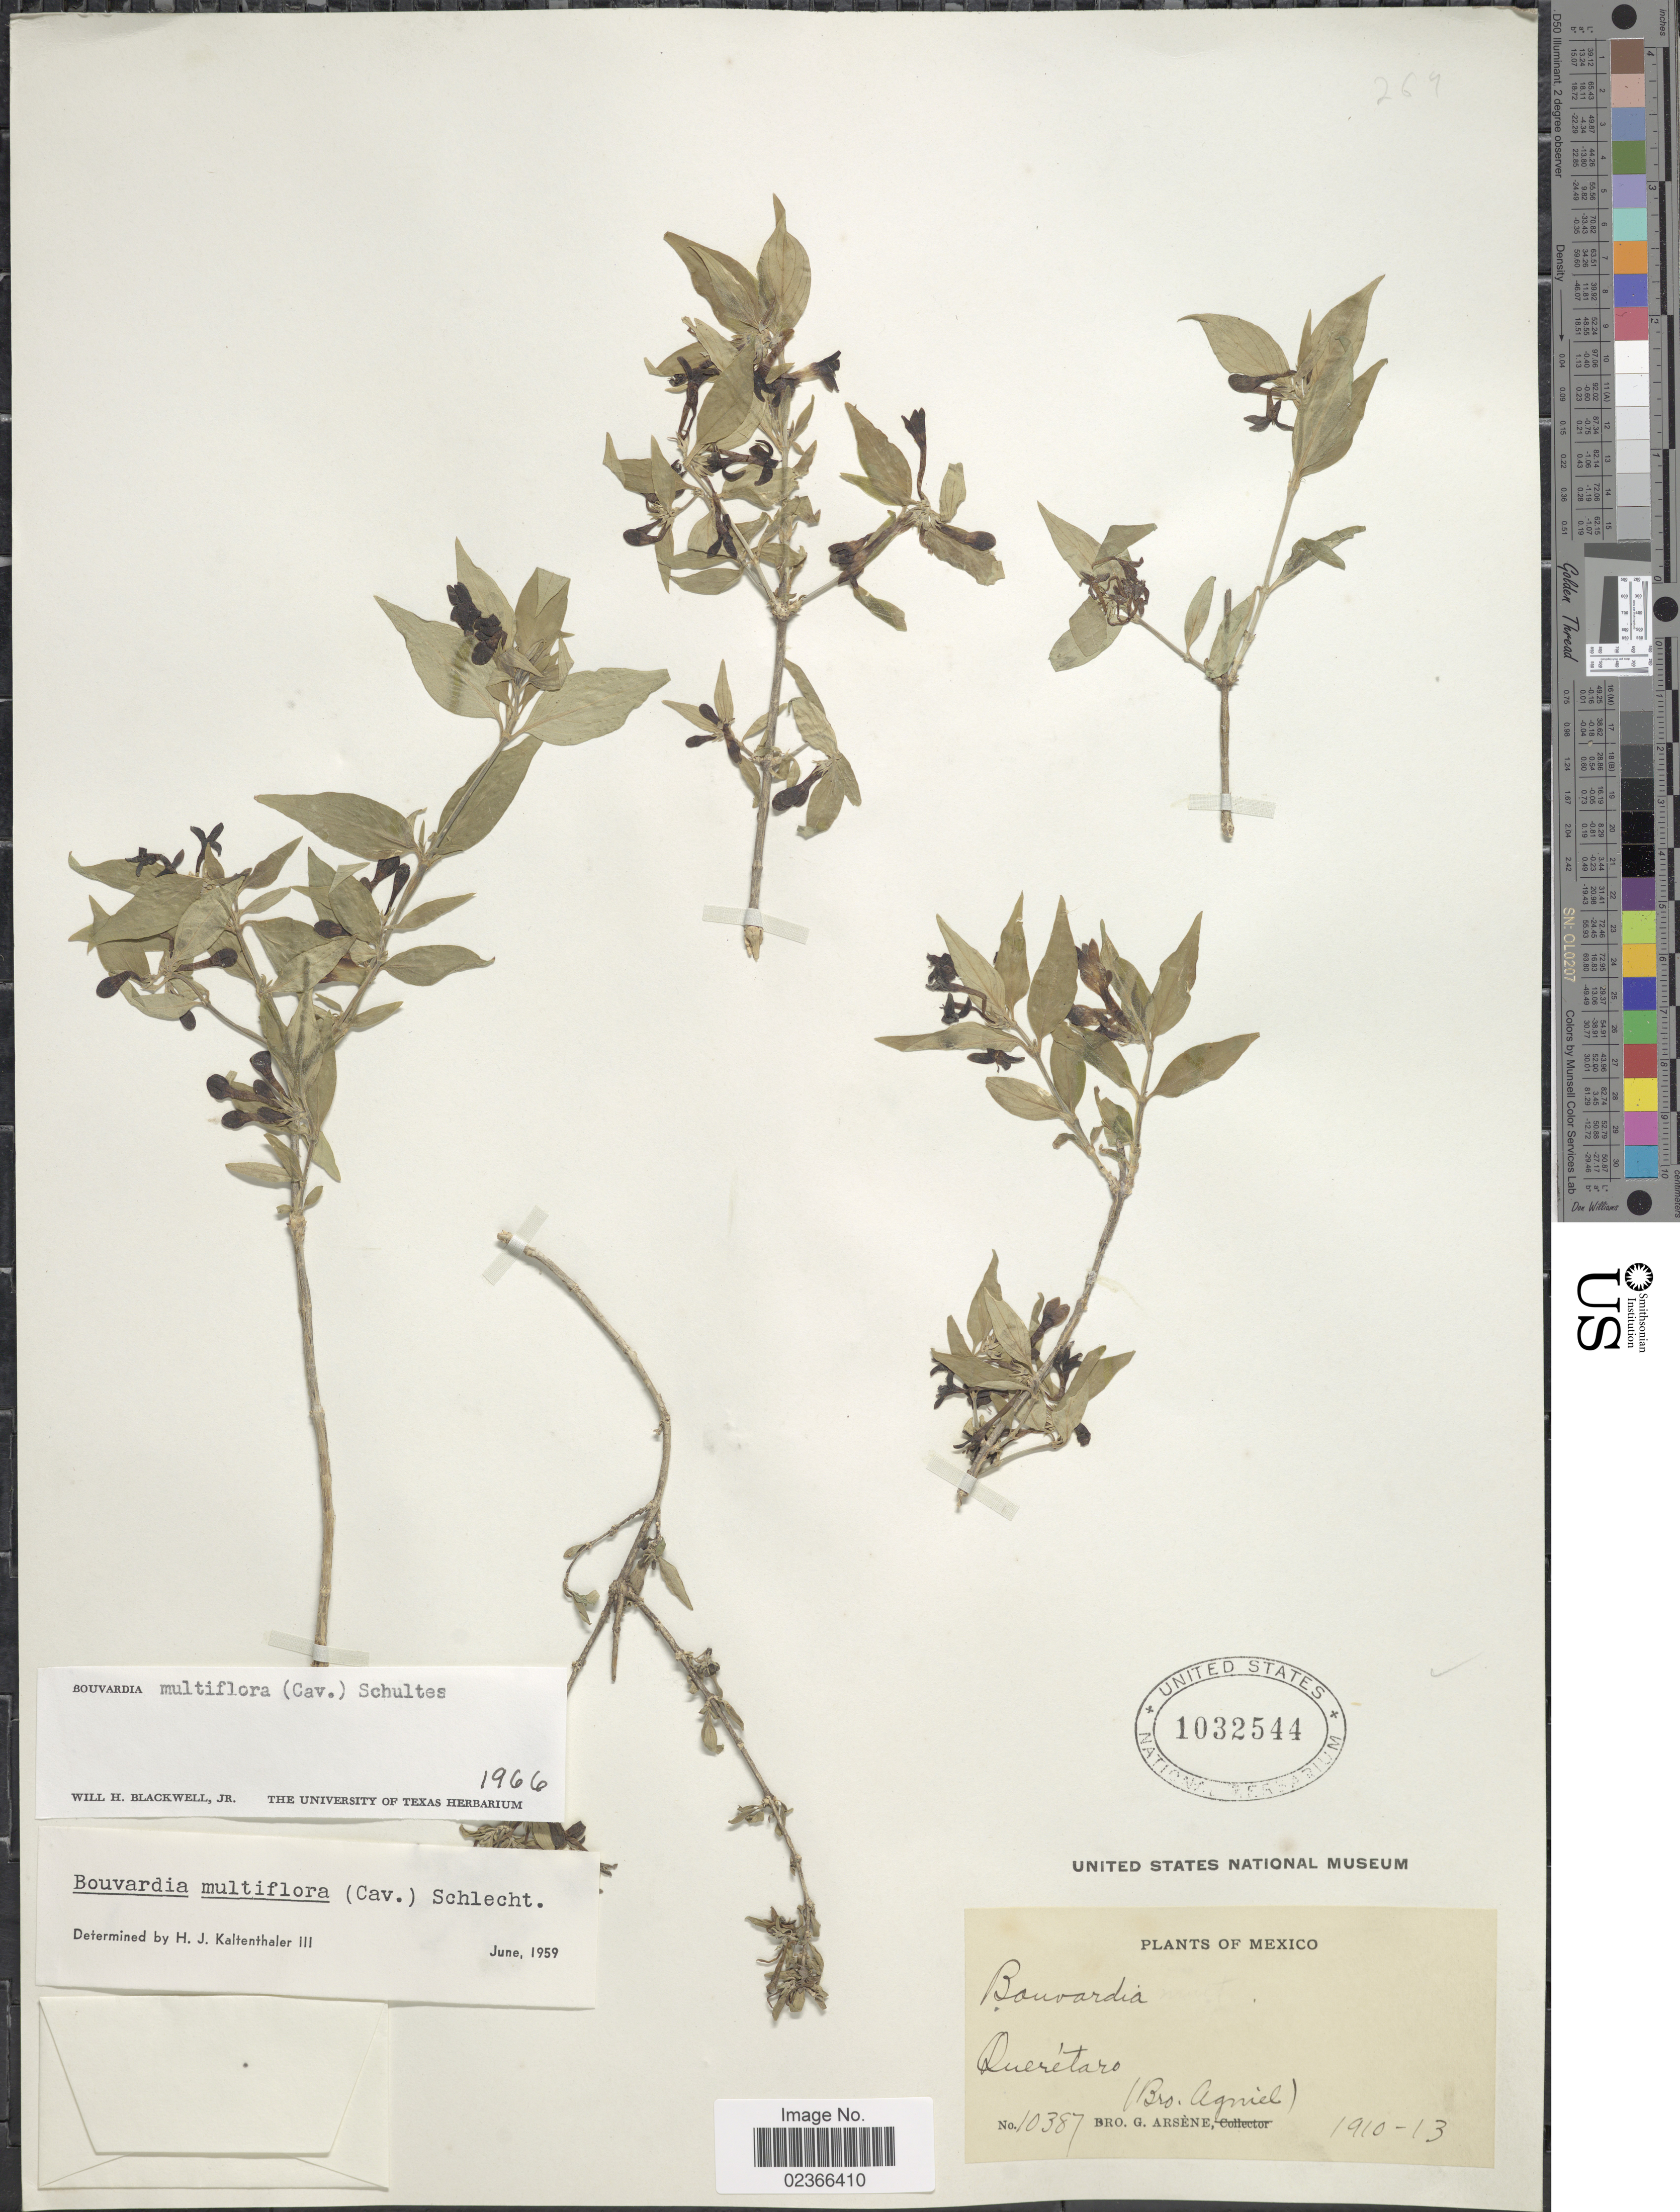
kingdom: Plantae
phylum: Tracheophyta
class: Magnoliopsida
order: Gentianales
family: Rubiaceae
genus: Bouvardia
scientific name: Bouvardia multiflora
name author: (Cav.) Schult.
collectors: Bro. Agniel & Bro. G. Arsène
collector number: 10387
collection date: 1910/1913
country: Mexico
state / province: Querétaro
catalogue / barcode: US 1032544